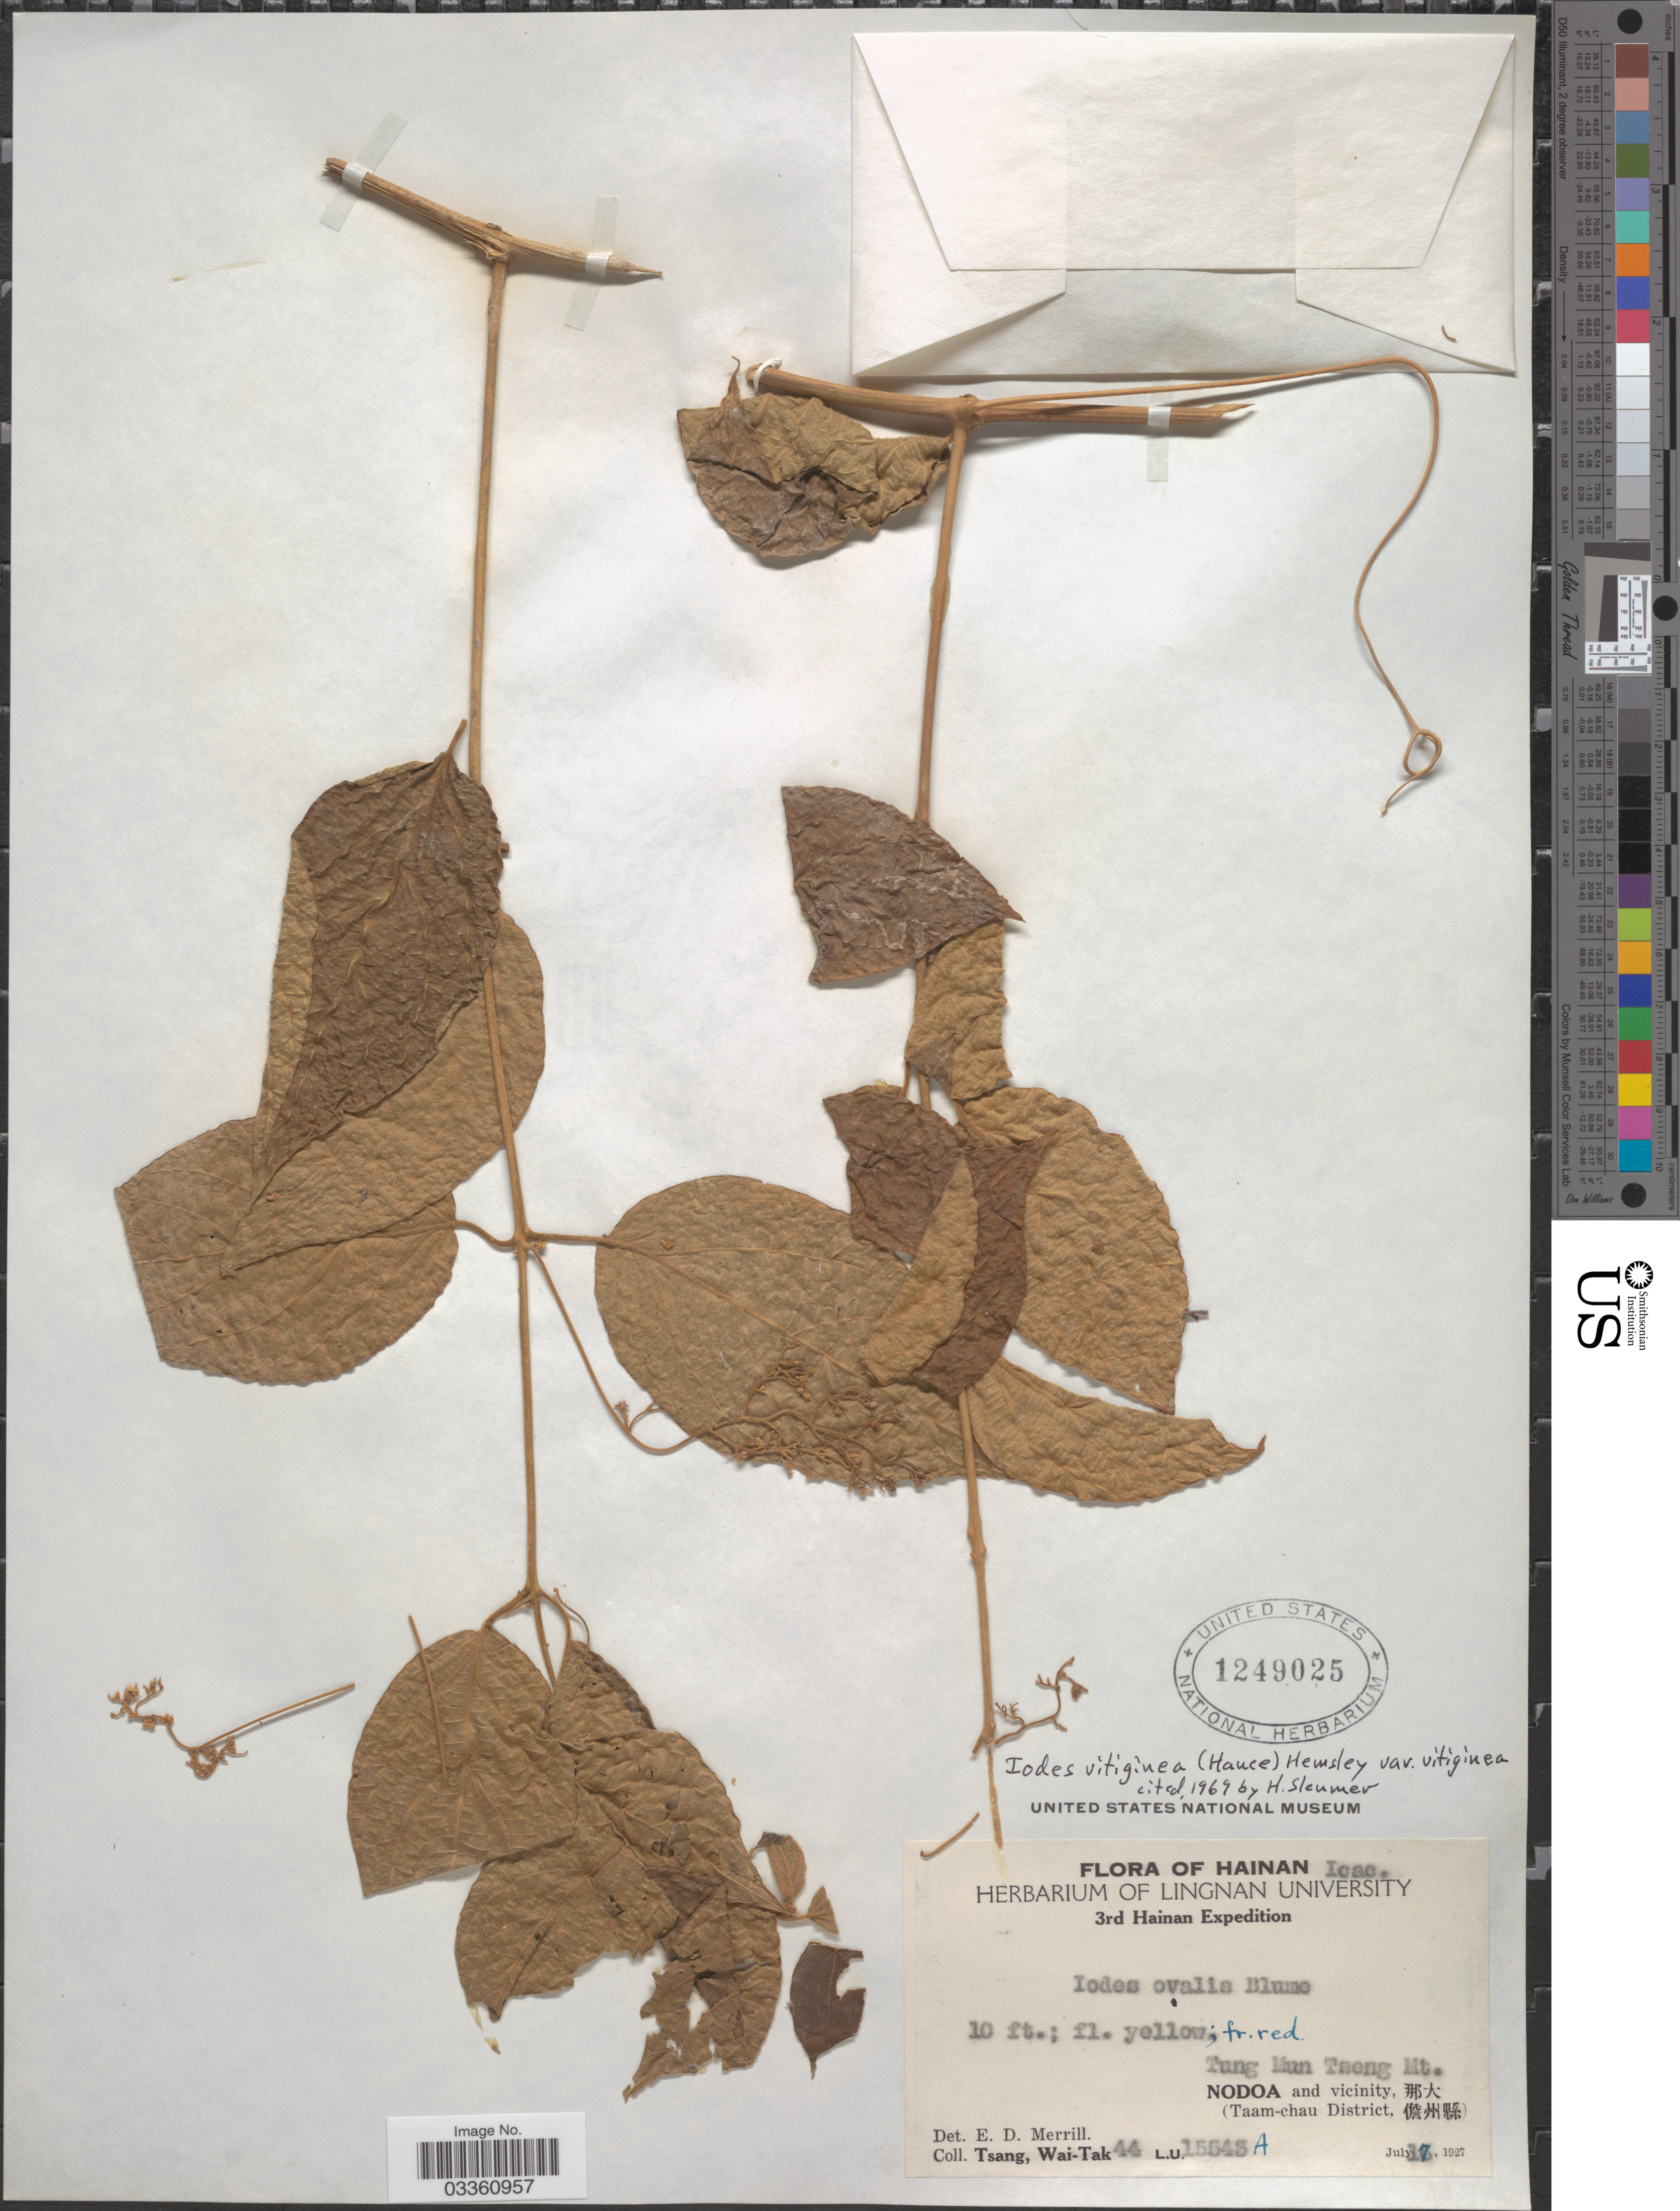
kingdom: Plantae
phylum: Tracheophyta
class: Magnoliopsida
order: Icacinales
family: Icacinaceae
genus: Iodes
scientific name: Iodes vitiginea var. vitiginea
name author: (Hance) Hance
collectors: W. T. Tsang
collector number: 44L.U.15543A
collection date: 1927-07-17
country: China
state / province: Hainan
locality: Tung Mun Tseng Mt. Nodoa and vicinity, X. (Taam-chau District, X).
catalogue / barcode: US 1249025